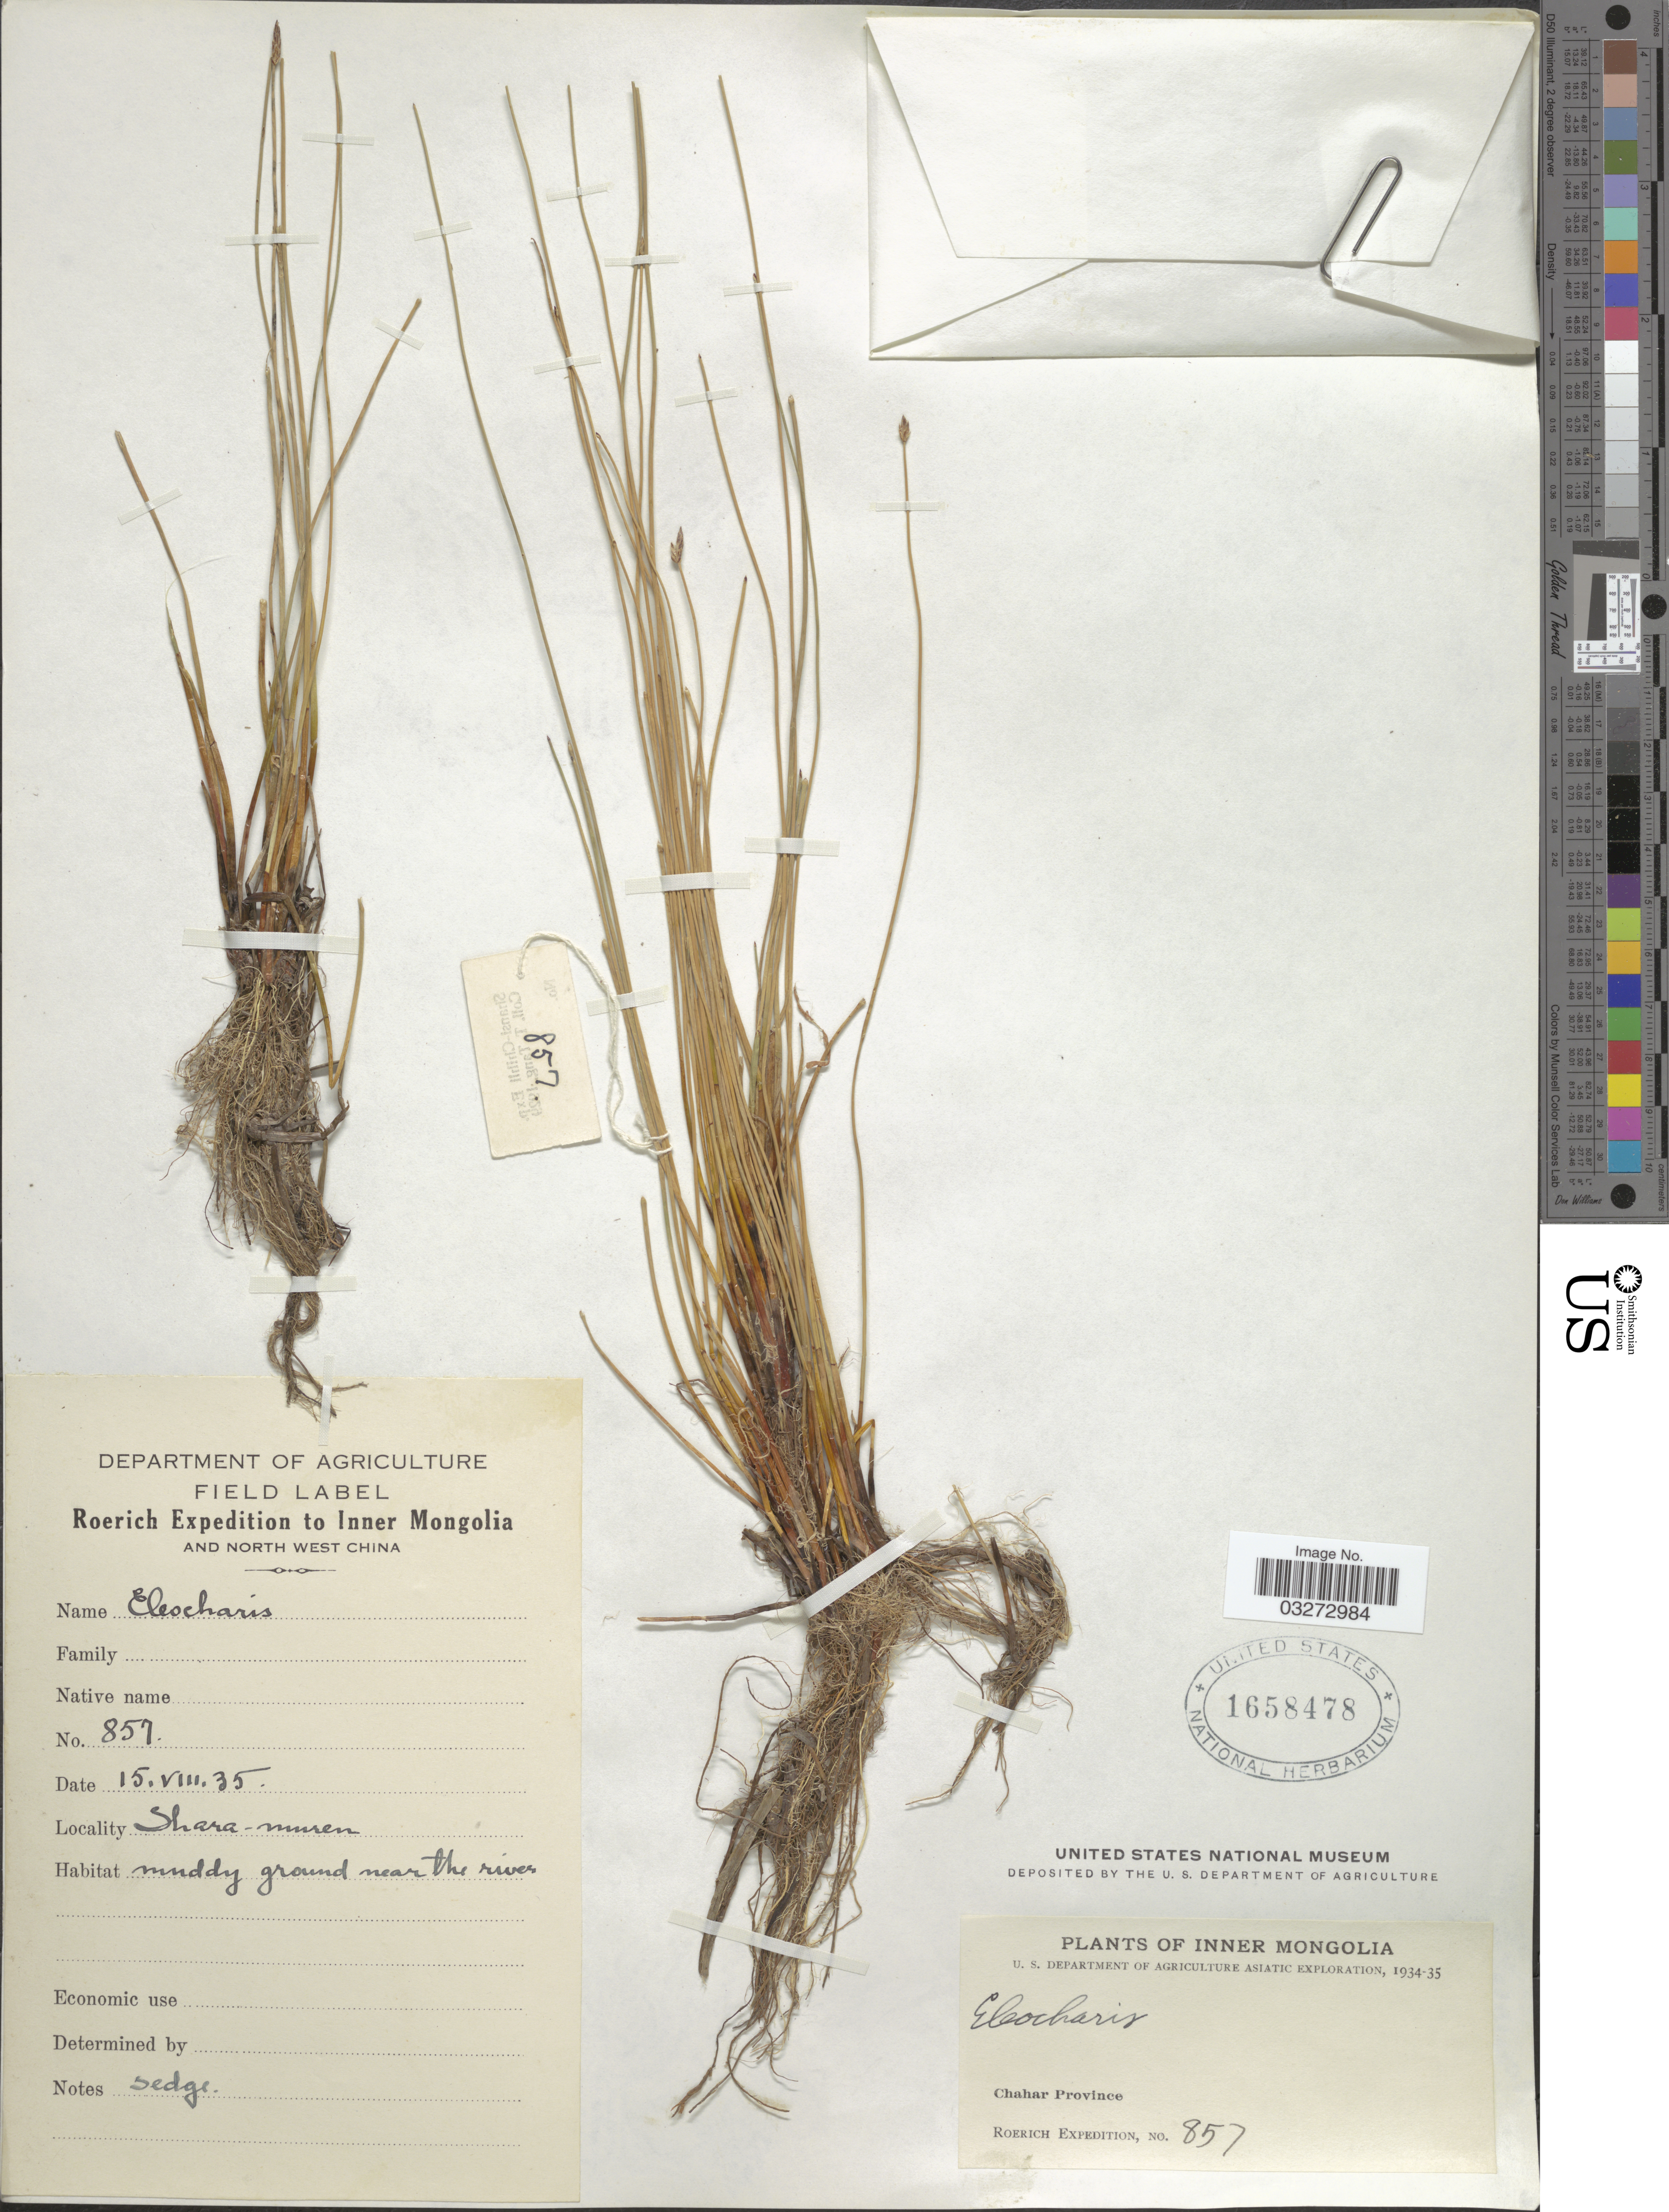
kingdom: Plantae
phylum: Tracheophyta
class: Liliopsida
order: Poales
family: Cyperaceae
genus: Eleocharis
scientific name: Eleocharis sp.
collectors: -. Roerich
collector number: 857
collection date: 1935-08-15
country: China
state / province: Nei Monggol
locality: Inner Mongolia. Chahar Province. Shara-muren.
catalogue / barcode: US 1658478